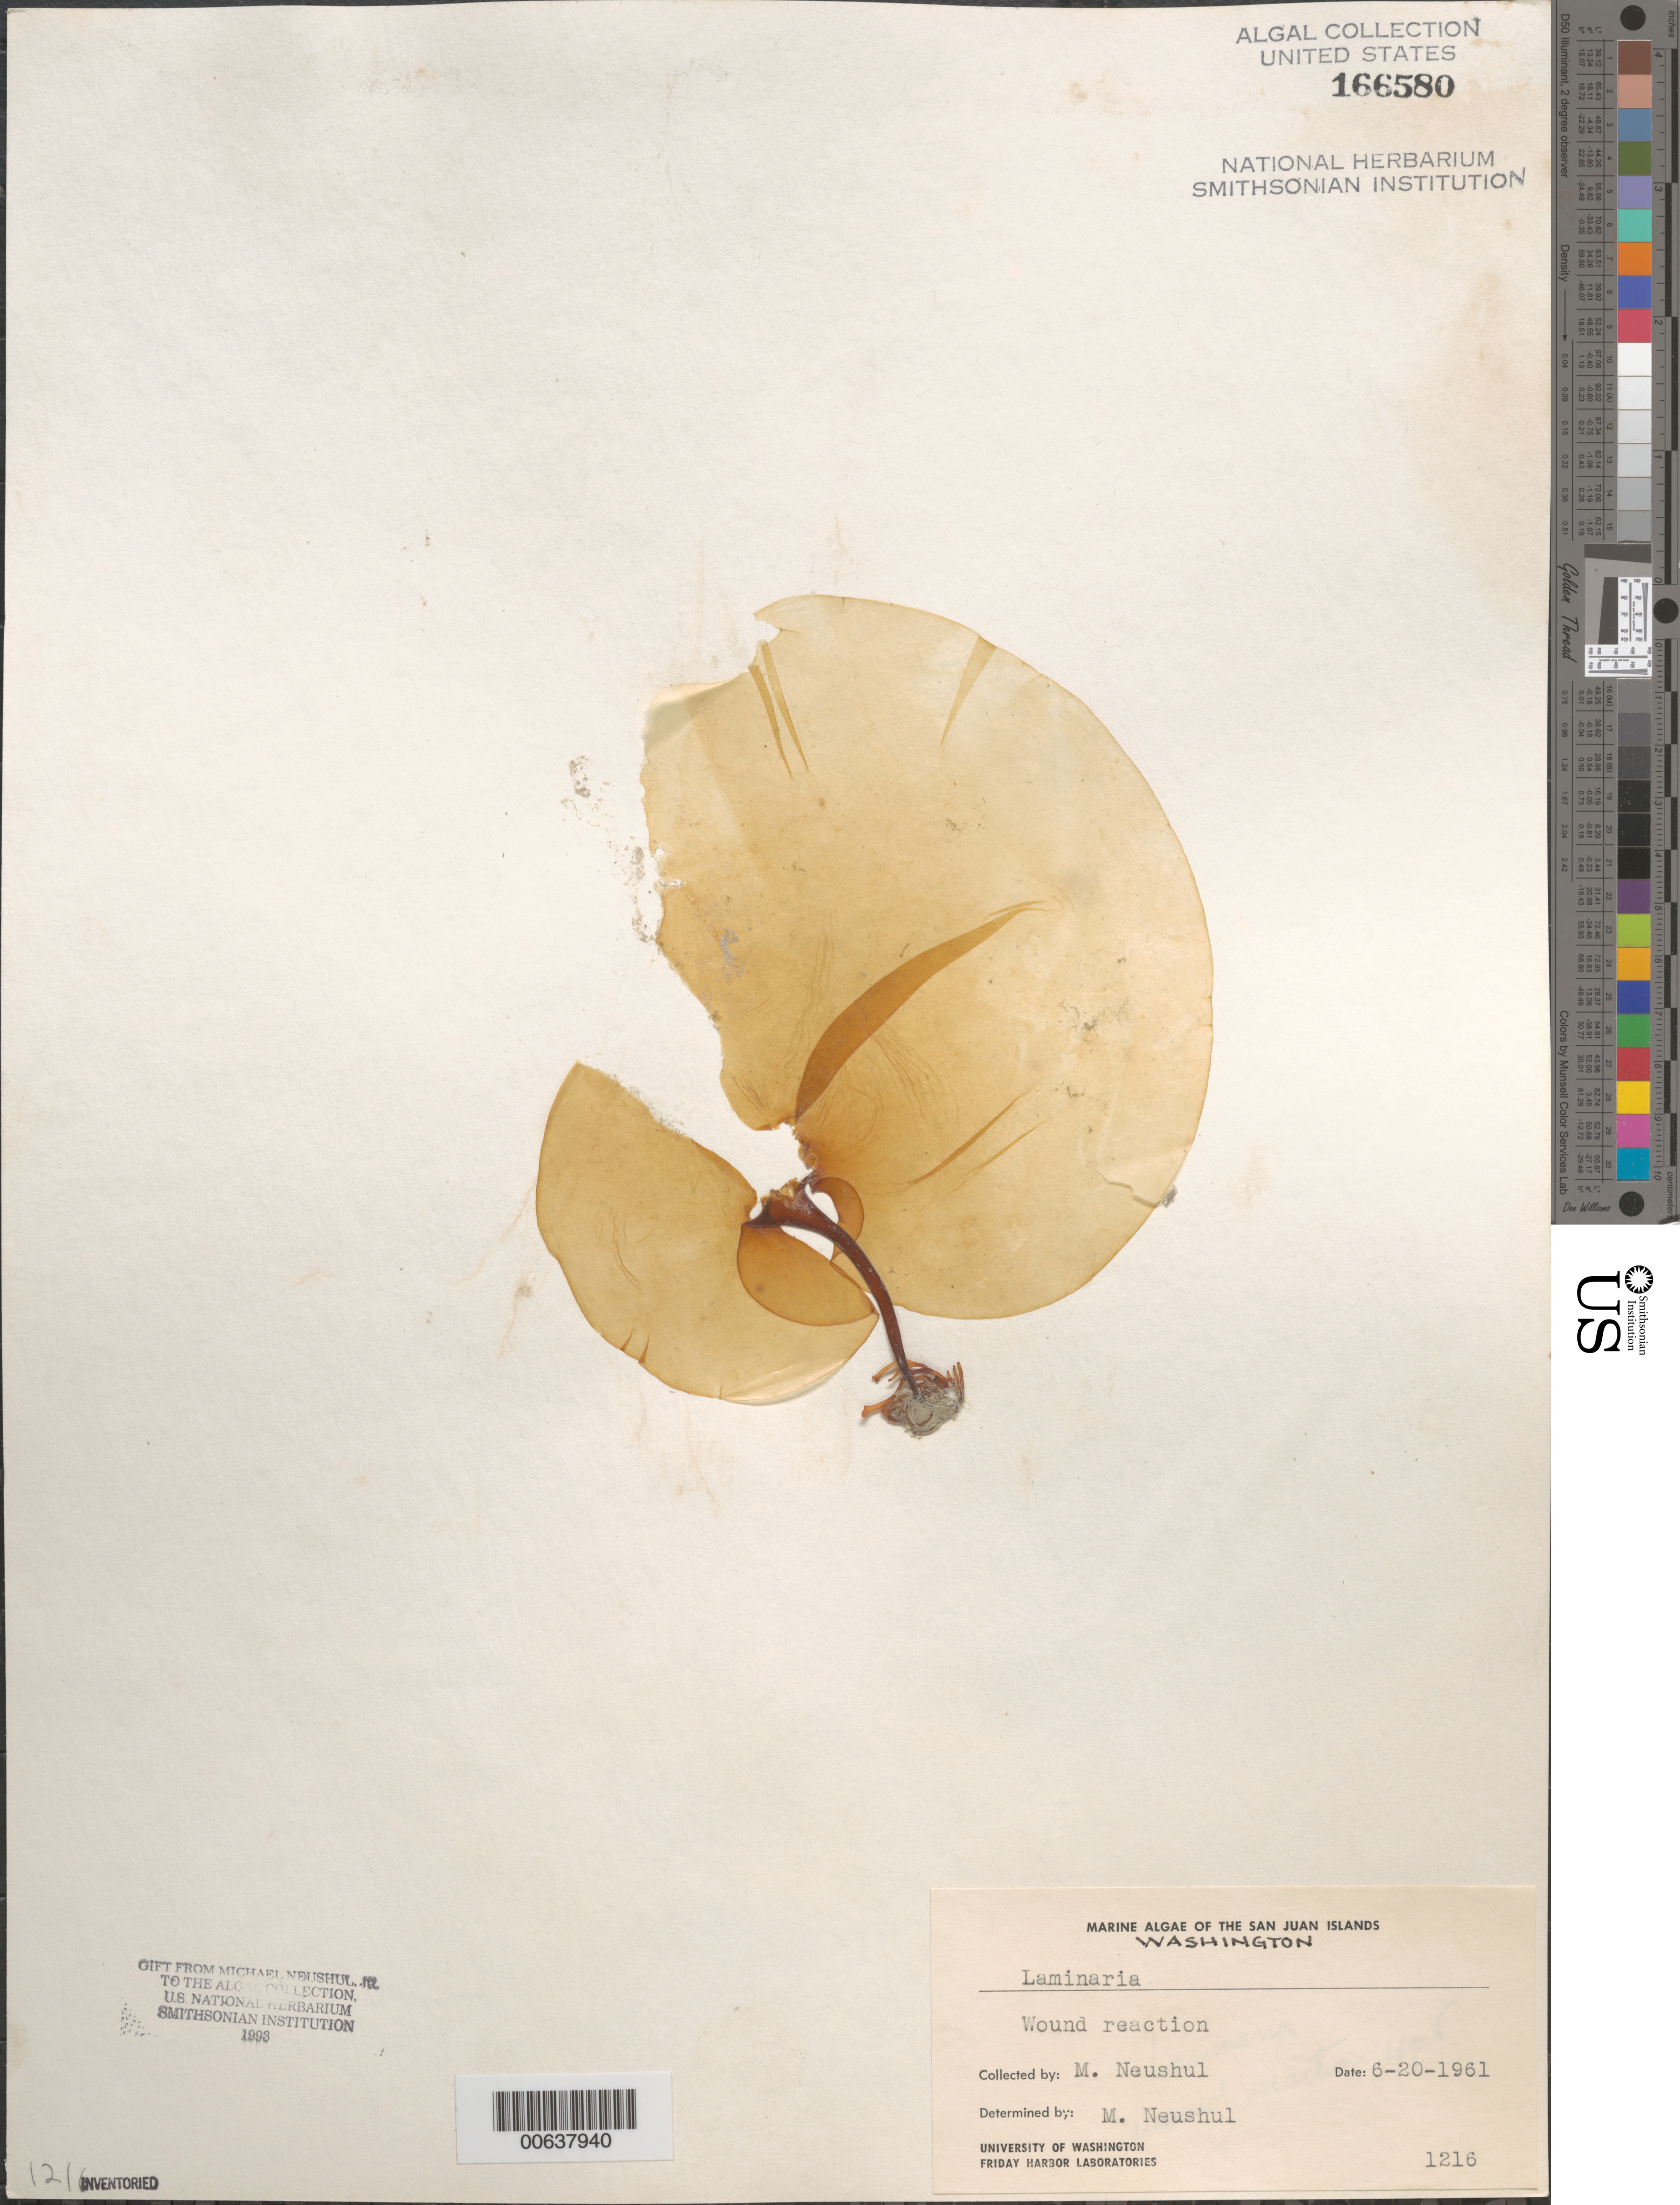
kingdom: Chromista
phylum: Ochrophyta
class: Phaeophyceae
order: Laminariales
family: Laminariaceae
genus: Laminaria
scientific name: Laminaria sp.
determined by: Neushul, M.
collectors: M. Neushul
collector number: Neushul 1216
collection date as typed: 20 Jun 1961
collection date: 1961-06-20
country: United States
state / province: Washington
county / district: San Juan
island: San Juan Islands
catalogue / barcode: US 166580